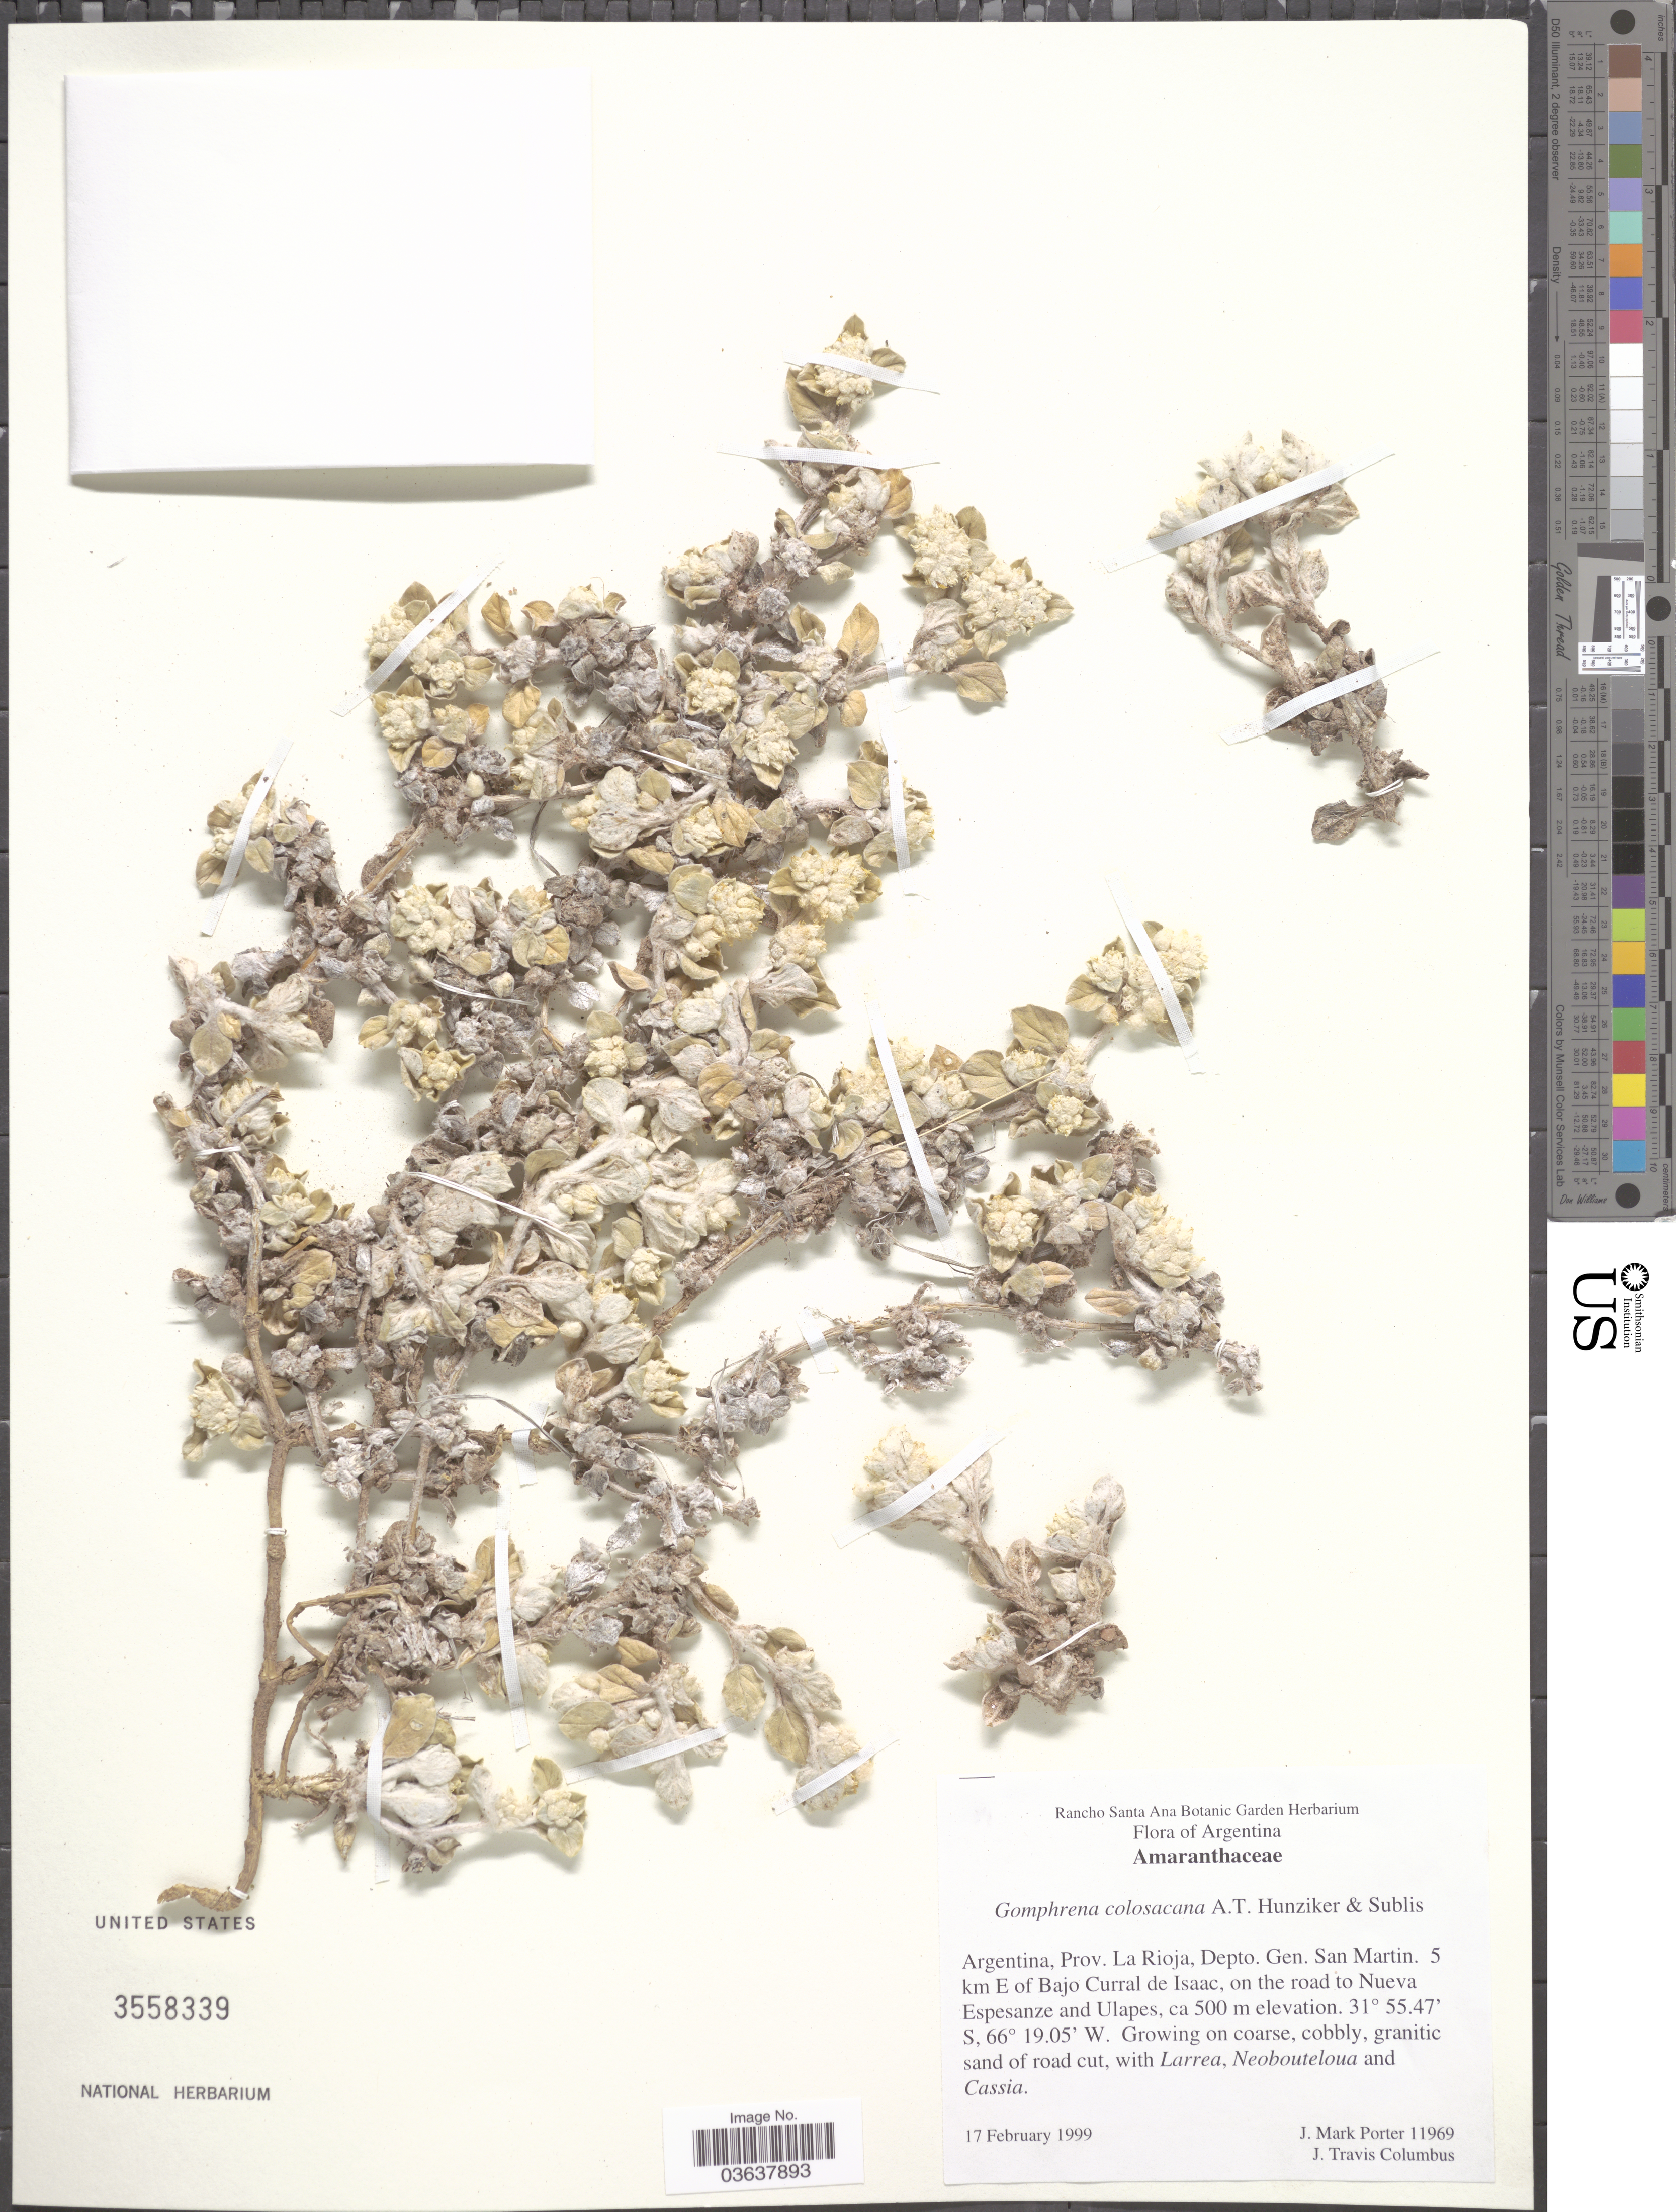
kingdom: Plantae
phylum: Tracheophyta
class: Magnoliopsida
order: Caryophyllales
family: Amaranthaceae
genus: Gomphrena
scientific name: Gomphrena colosacana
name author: Hunz. & Subils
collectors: J. M. Porter & J. T. Columbus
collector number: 11969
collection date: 1999-02-17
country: Argentina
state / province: La Rioja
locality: Depto. Gen. San Martin. 5 km E of Bajo Curral de Isaac, on the road to Nueva Espesanze and Ulapes.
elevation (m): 500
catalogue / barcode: US 3558339